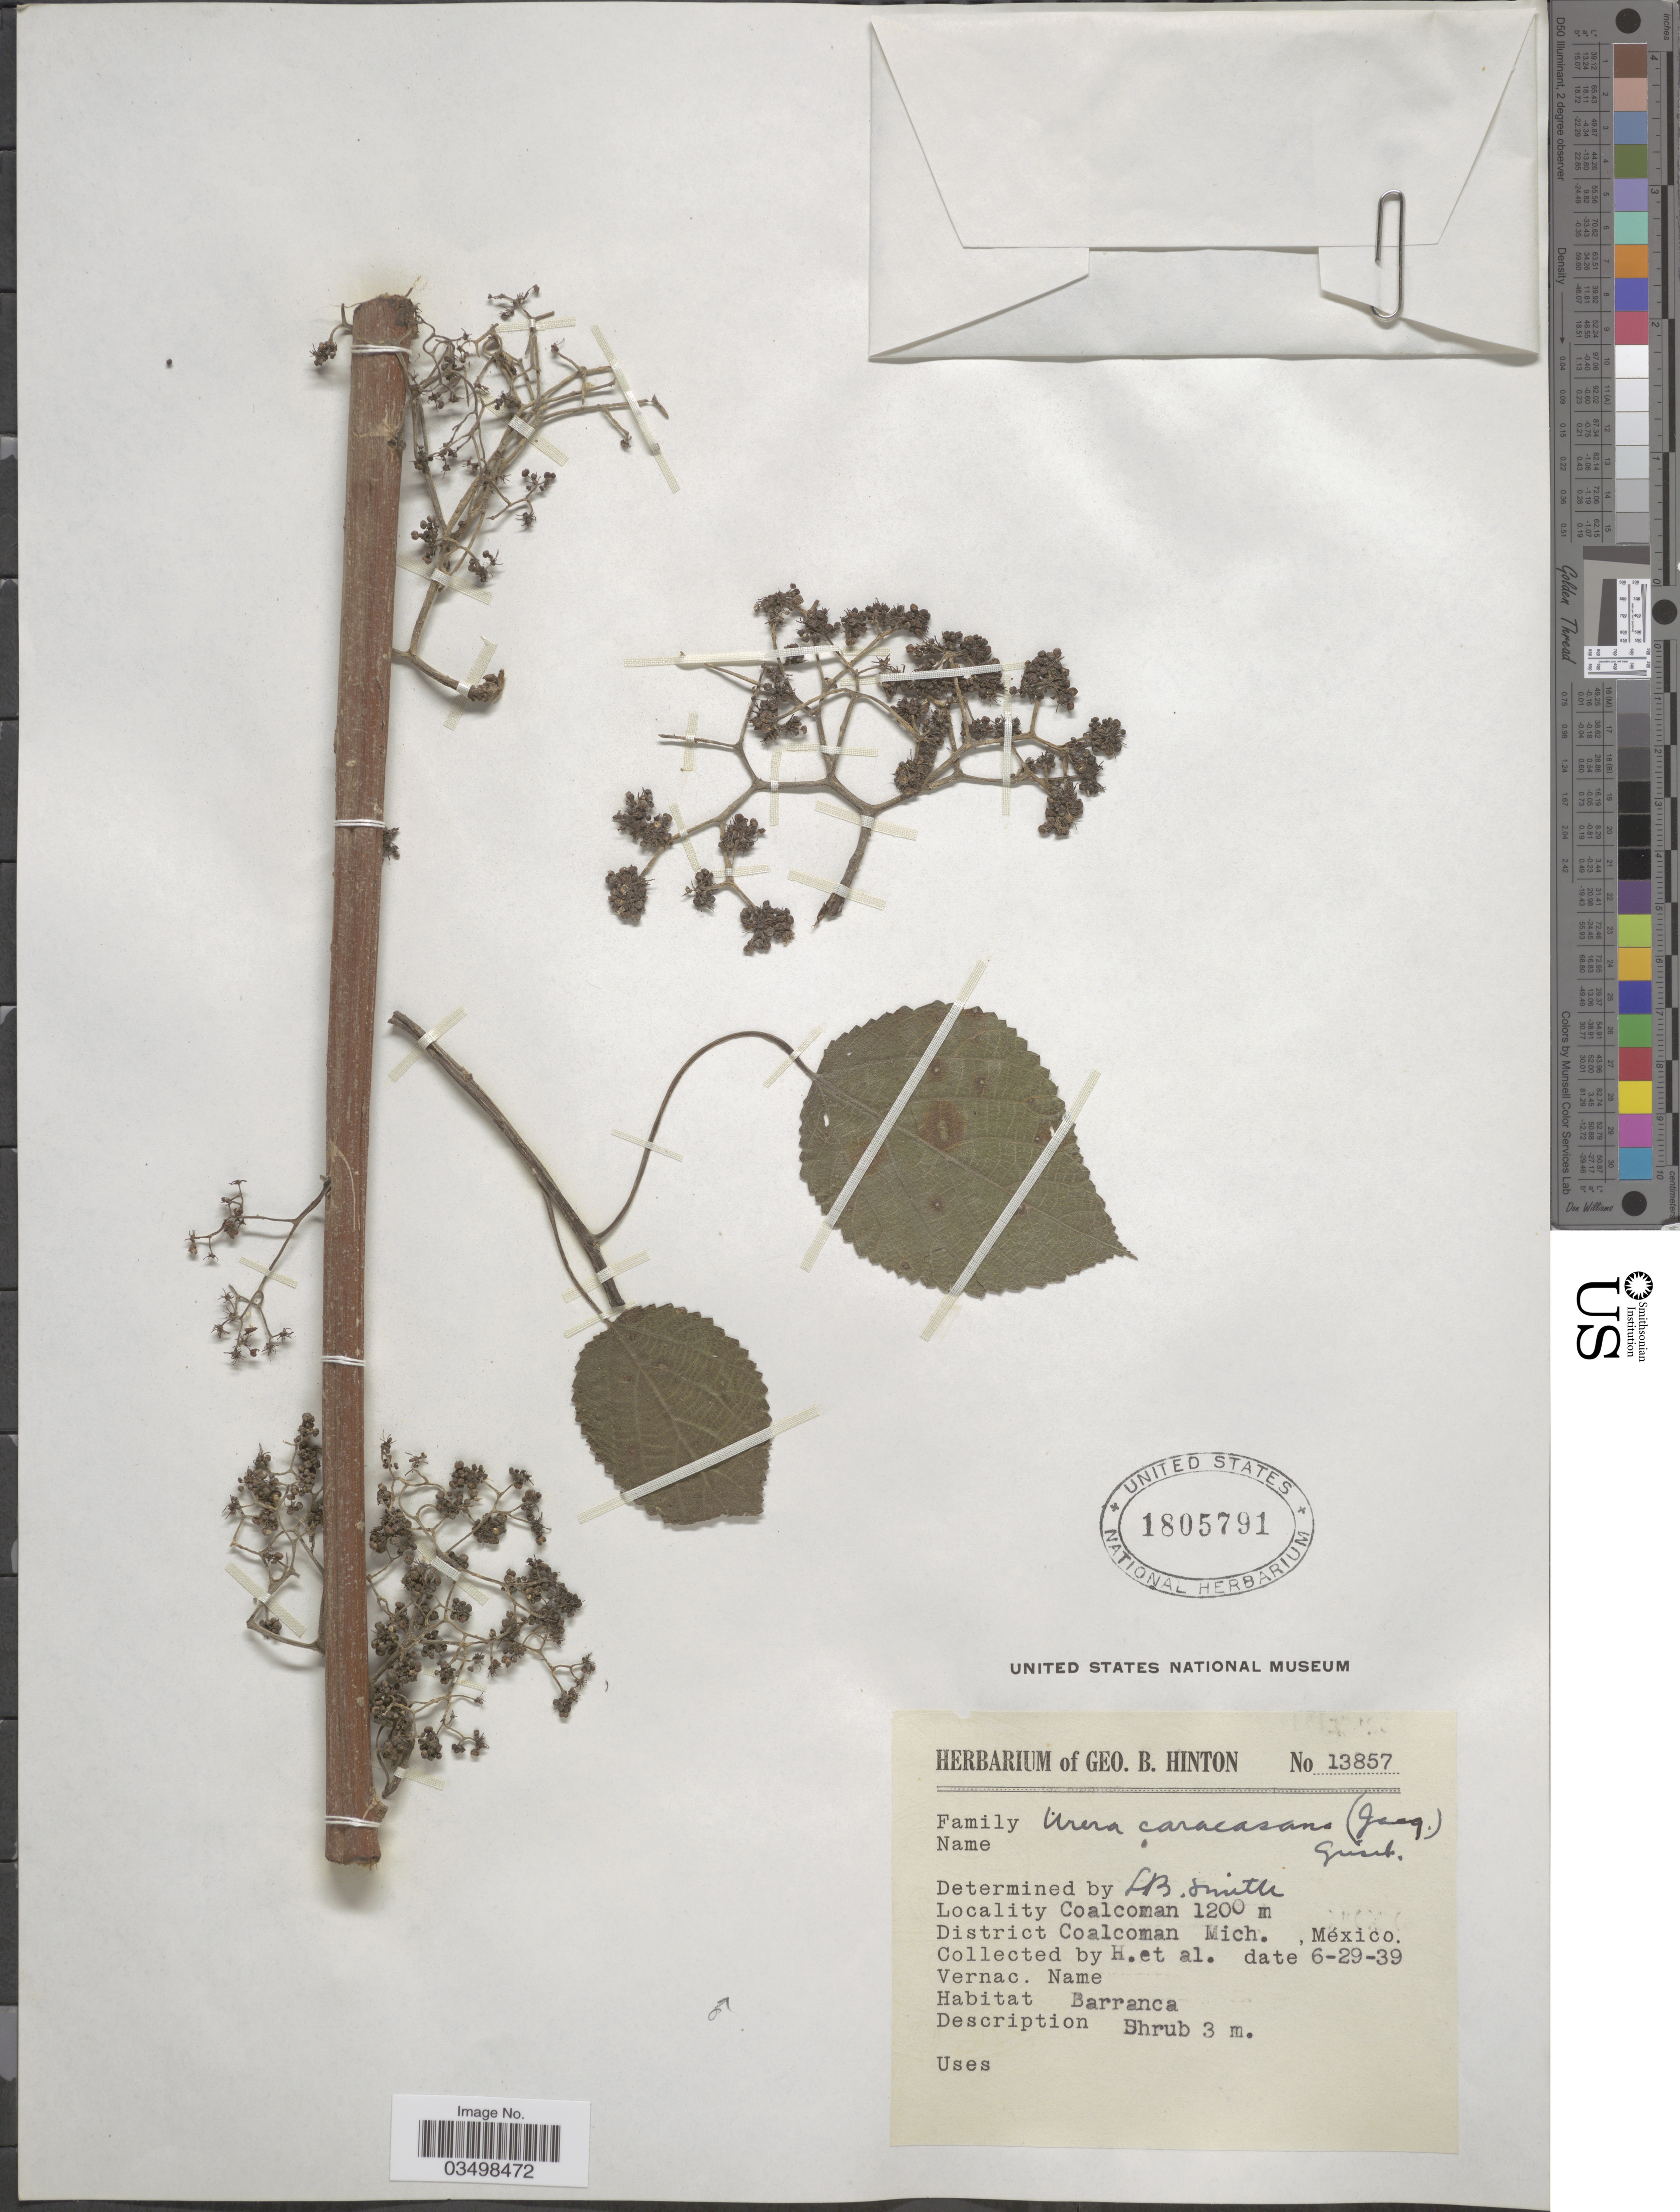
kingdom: Plantae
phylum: Tracheophyta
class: Magnoliopsida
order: Rosales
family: Urticaceae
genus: Urera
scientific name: Urera caracasana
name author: (Jacq.) Gaudich. ex Griseb.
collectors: G. B. Hinton & et al.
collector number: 13857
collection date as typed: Transcribed d/m/y: 29/6/39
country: Mexico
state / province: Michoacán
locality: Coalcoman. District Coalcoman.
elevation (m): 1200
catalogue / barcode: US 1805791